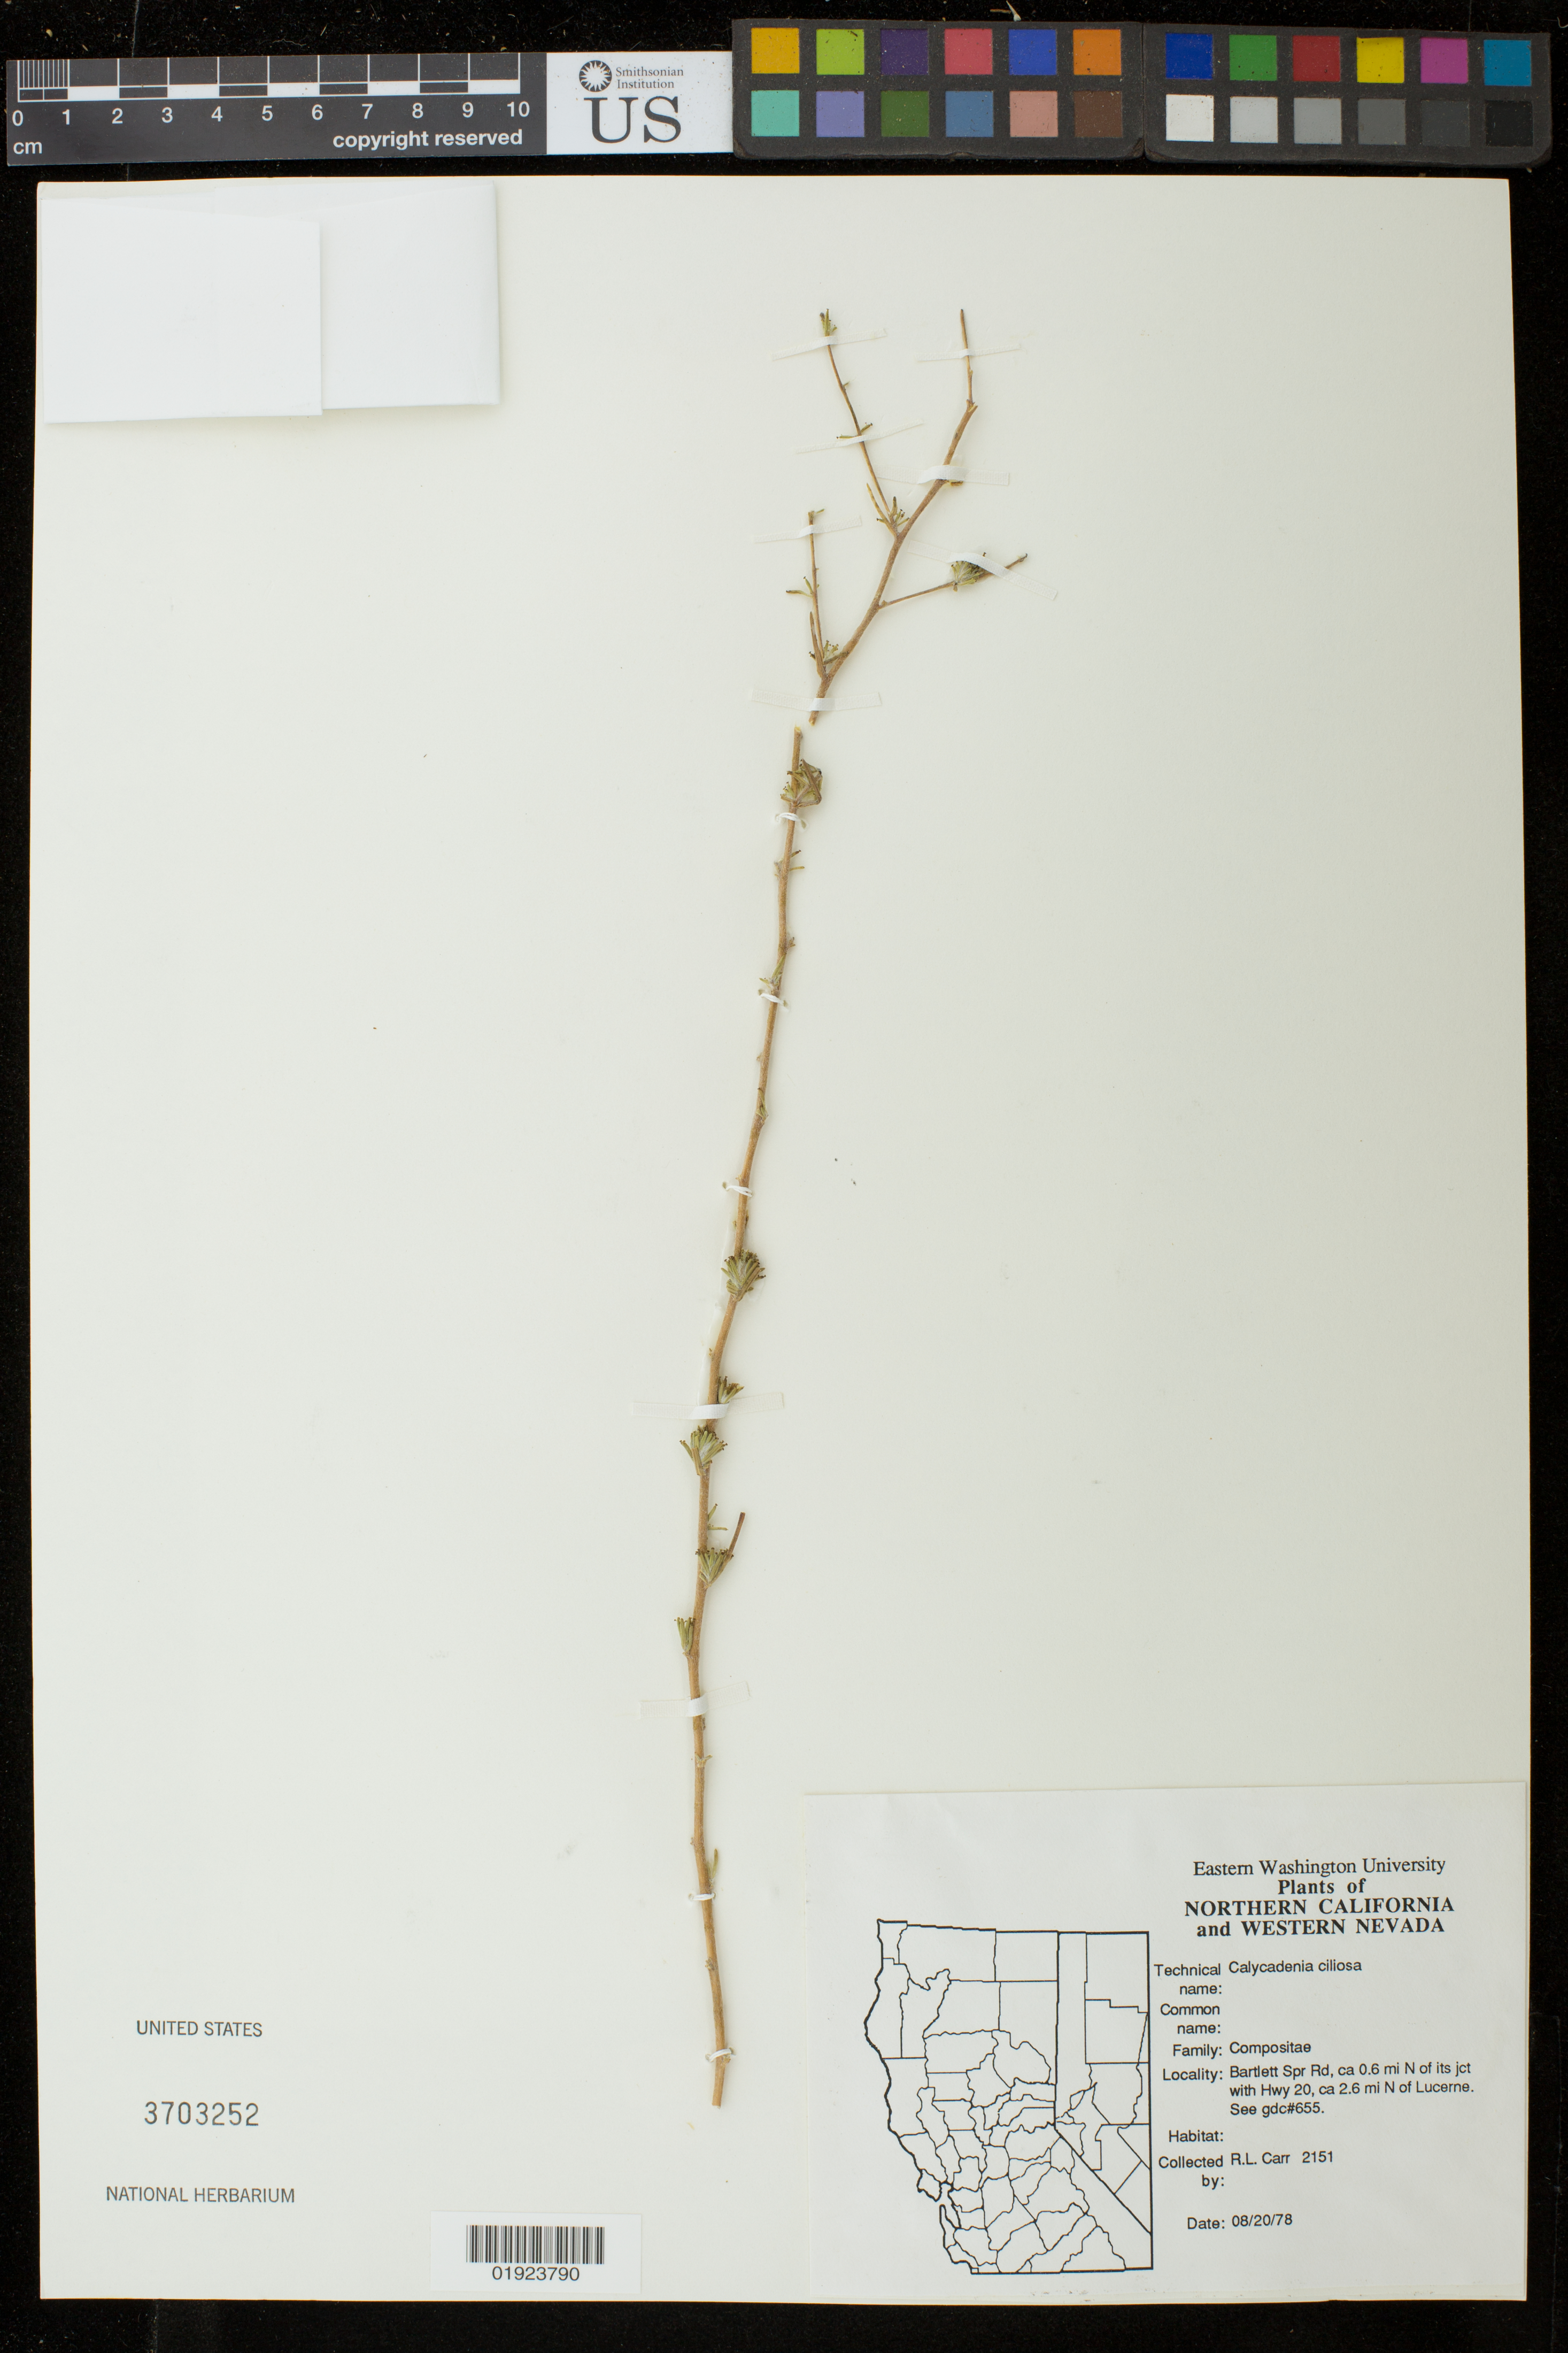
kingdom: Plantae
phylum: Tracheophyta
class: Magnoliopsida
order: Asterales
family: Asteraceae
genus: Calycadenia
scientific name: Calycadenia ciliosa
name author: D.D. Keck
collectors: R. Carr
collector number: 2151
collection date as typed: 08/20/78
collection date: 1978-08-20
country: United States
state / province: California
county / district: Lake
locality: Bartlett Spr Rd, ca 0.6 mi N of its jct with Hwy 20, ca 2.6 mi N of Lucerne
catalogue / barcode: US 3703252